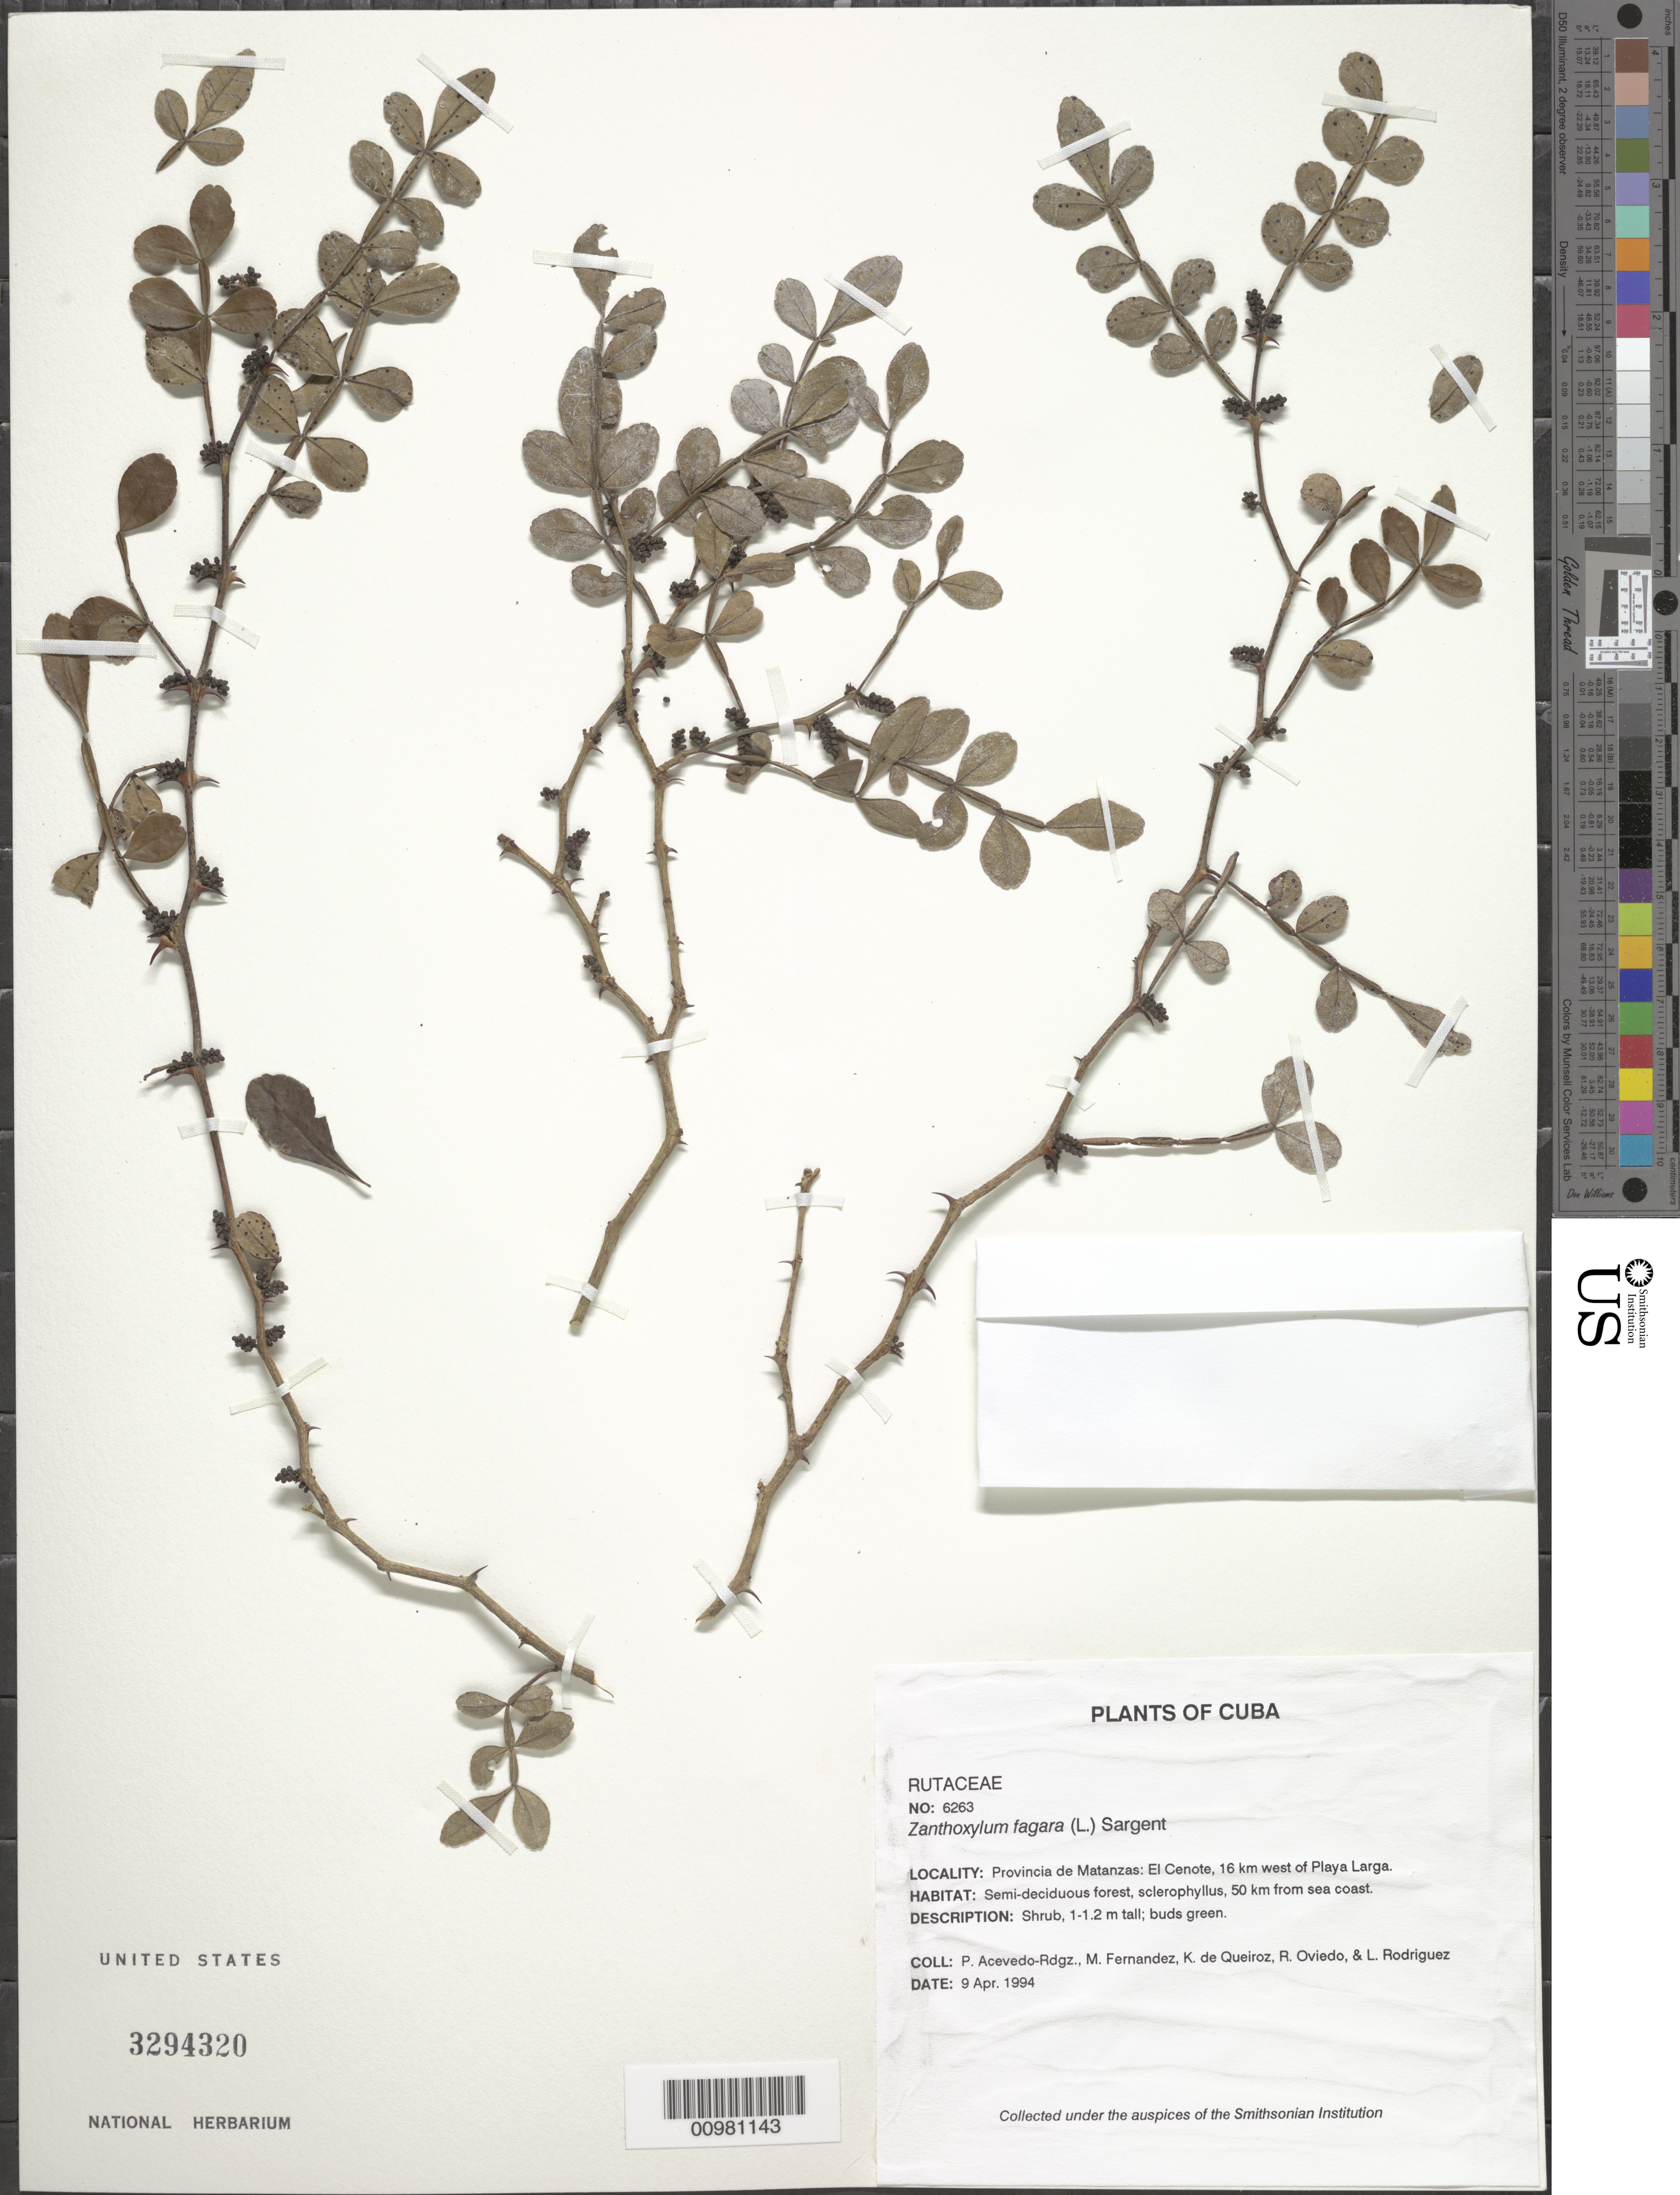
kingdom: Plantae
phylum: Tracheophyta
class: Magnoliopsida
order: Sapindales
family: Rutaceae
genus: Zanthoxylum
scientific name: Zanthoxylum fagara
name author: (L.) Sarg.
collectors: P. Acevedo-Rodr., M. Fernández, K. De Queiroz, R. Oviedo & L. Rodriguez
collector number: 6263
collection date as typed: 09 Apr 1994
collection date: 1994-04-09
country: Cuba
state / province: Matanzas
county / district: Municipio de Ciénaga de Zapata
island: Cuba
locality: El Cenote, 16 km west of Playa Larga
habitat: Semi-deciduous forest, sclerophyllus, 50 km from sea coast.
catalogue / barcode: US 3294320